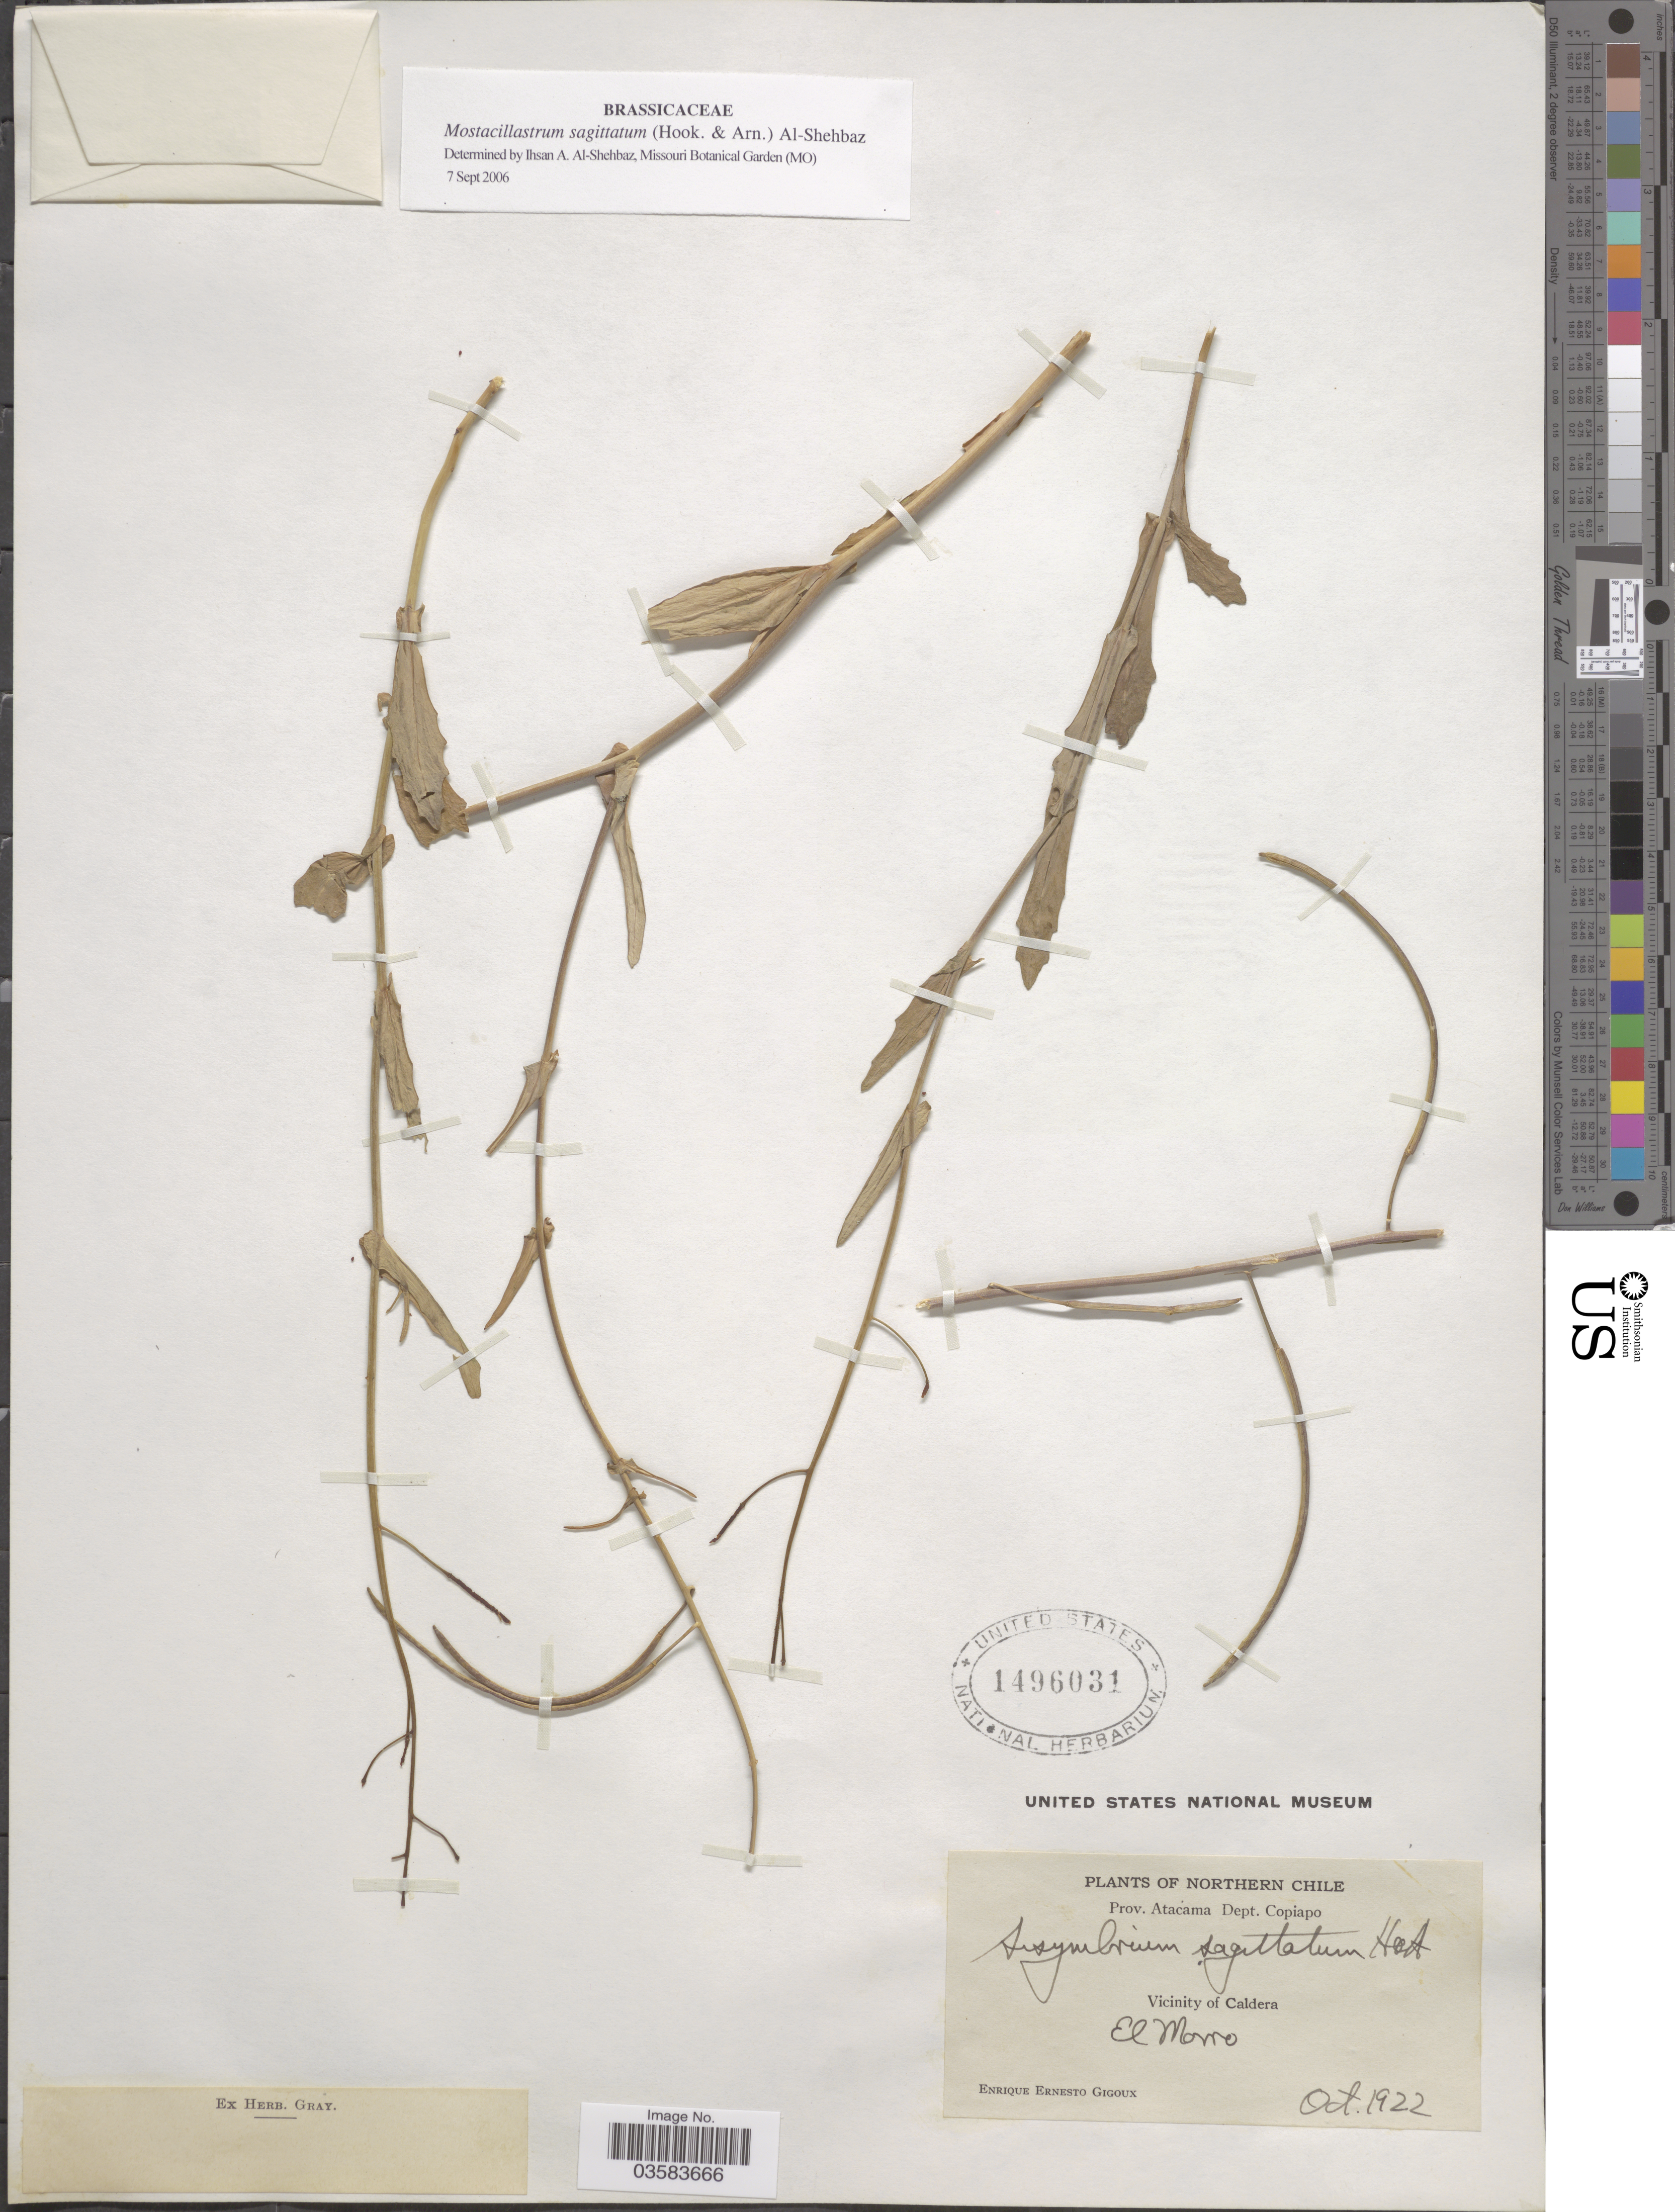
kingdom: Plantae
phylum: Tracheophyta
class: Magnoliopsida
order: Brassicales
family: Brassicaceae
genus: Mostacillastrum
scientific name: Mostacillastrum sagittatum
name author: (Hook. & Arn.) Al-Shehbaz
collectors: E. Gigoux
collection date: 1922-10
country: Chile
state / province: Atacama (III)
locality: Dept. Copiapo. Vicinity of Caldera. El Morro.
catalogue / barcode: US 1496031